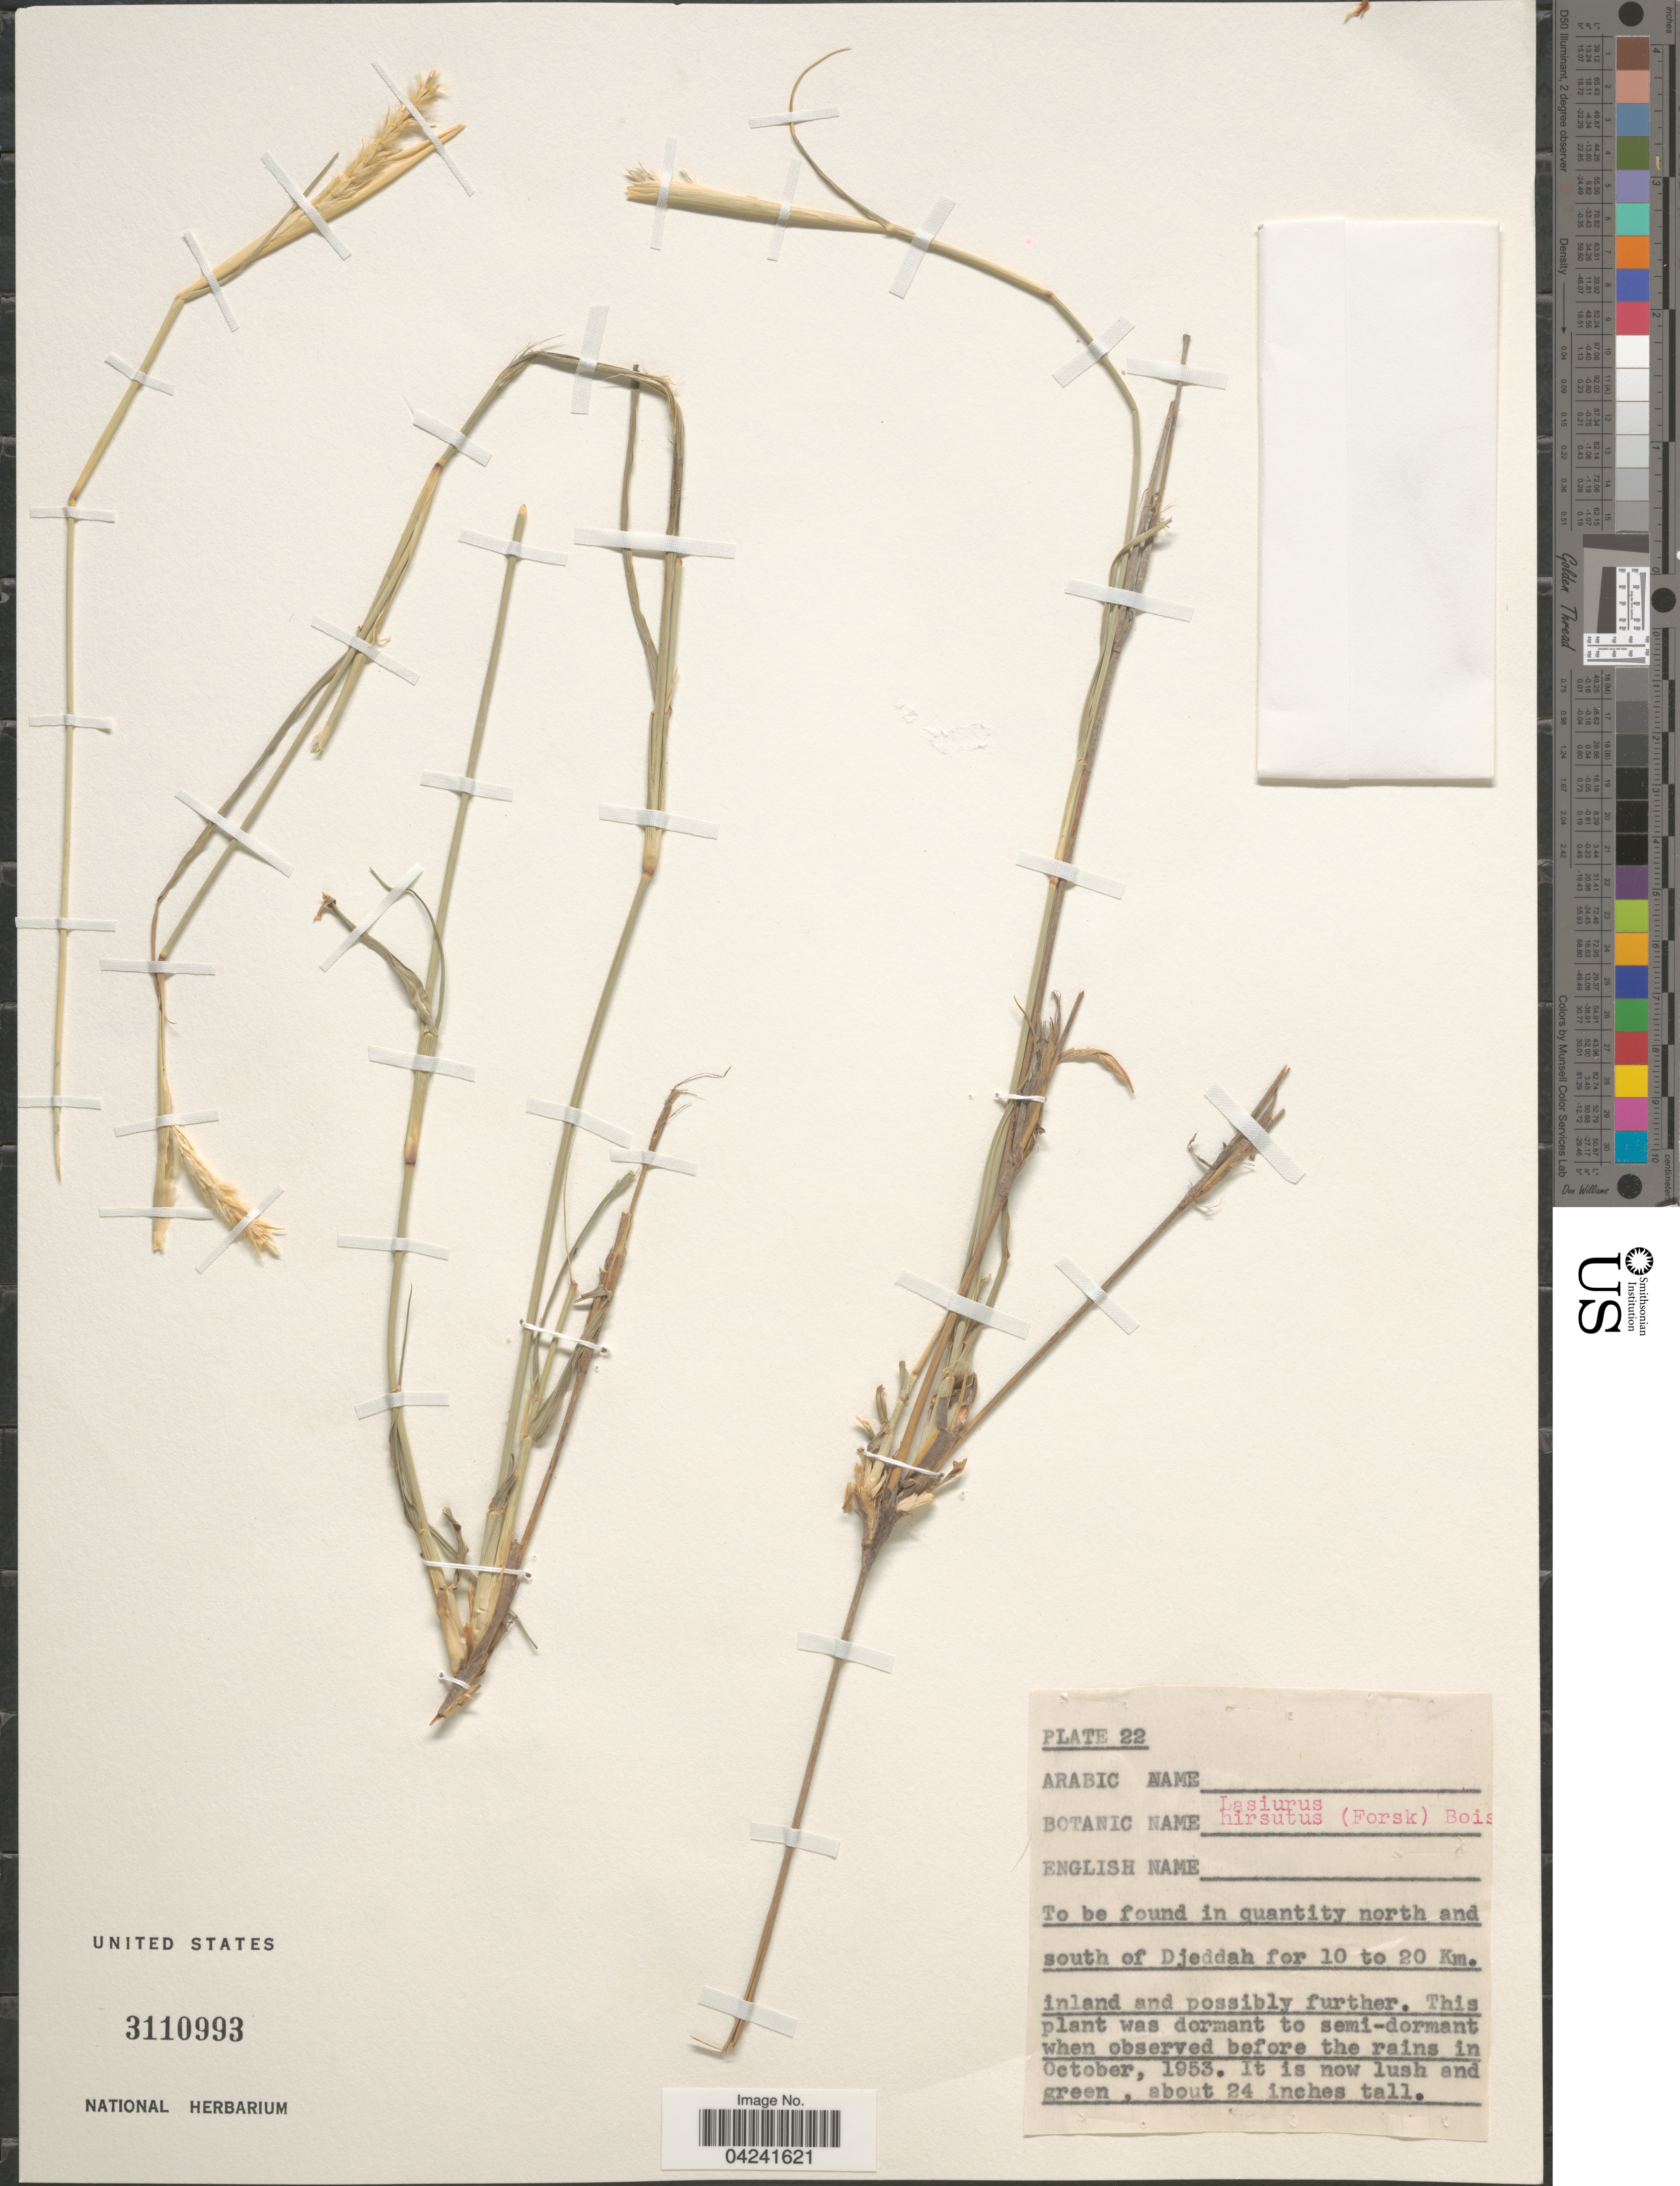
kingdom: Plantae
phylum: Tracheophyta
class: Liliopsida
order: Poales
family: Poaceae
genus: Lasiurus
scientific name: Lasiurus scindicus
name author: Henr.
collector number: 22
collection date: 1953-10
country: Saudi Arabia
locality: To be found in quantity north end south of Djeddah for 10 to 20 Km. inland and possibly further.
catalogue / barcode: US 3110993